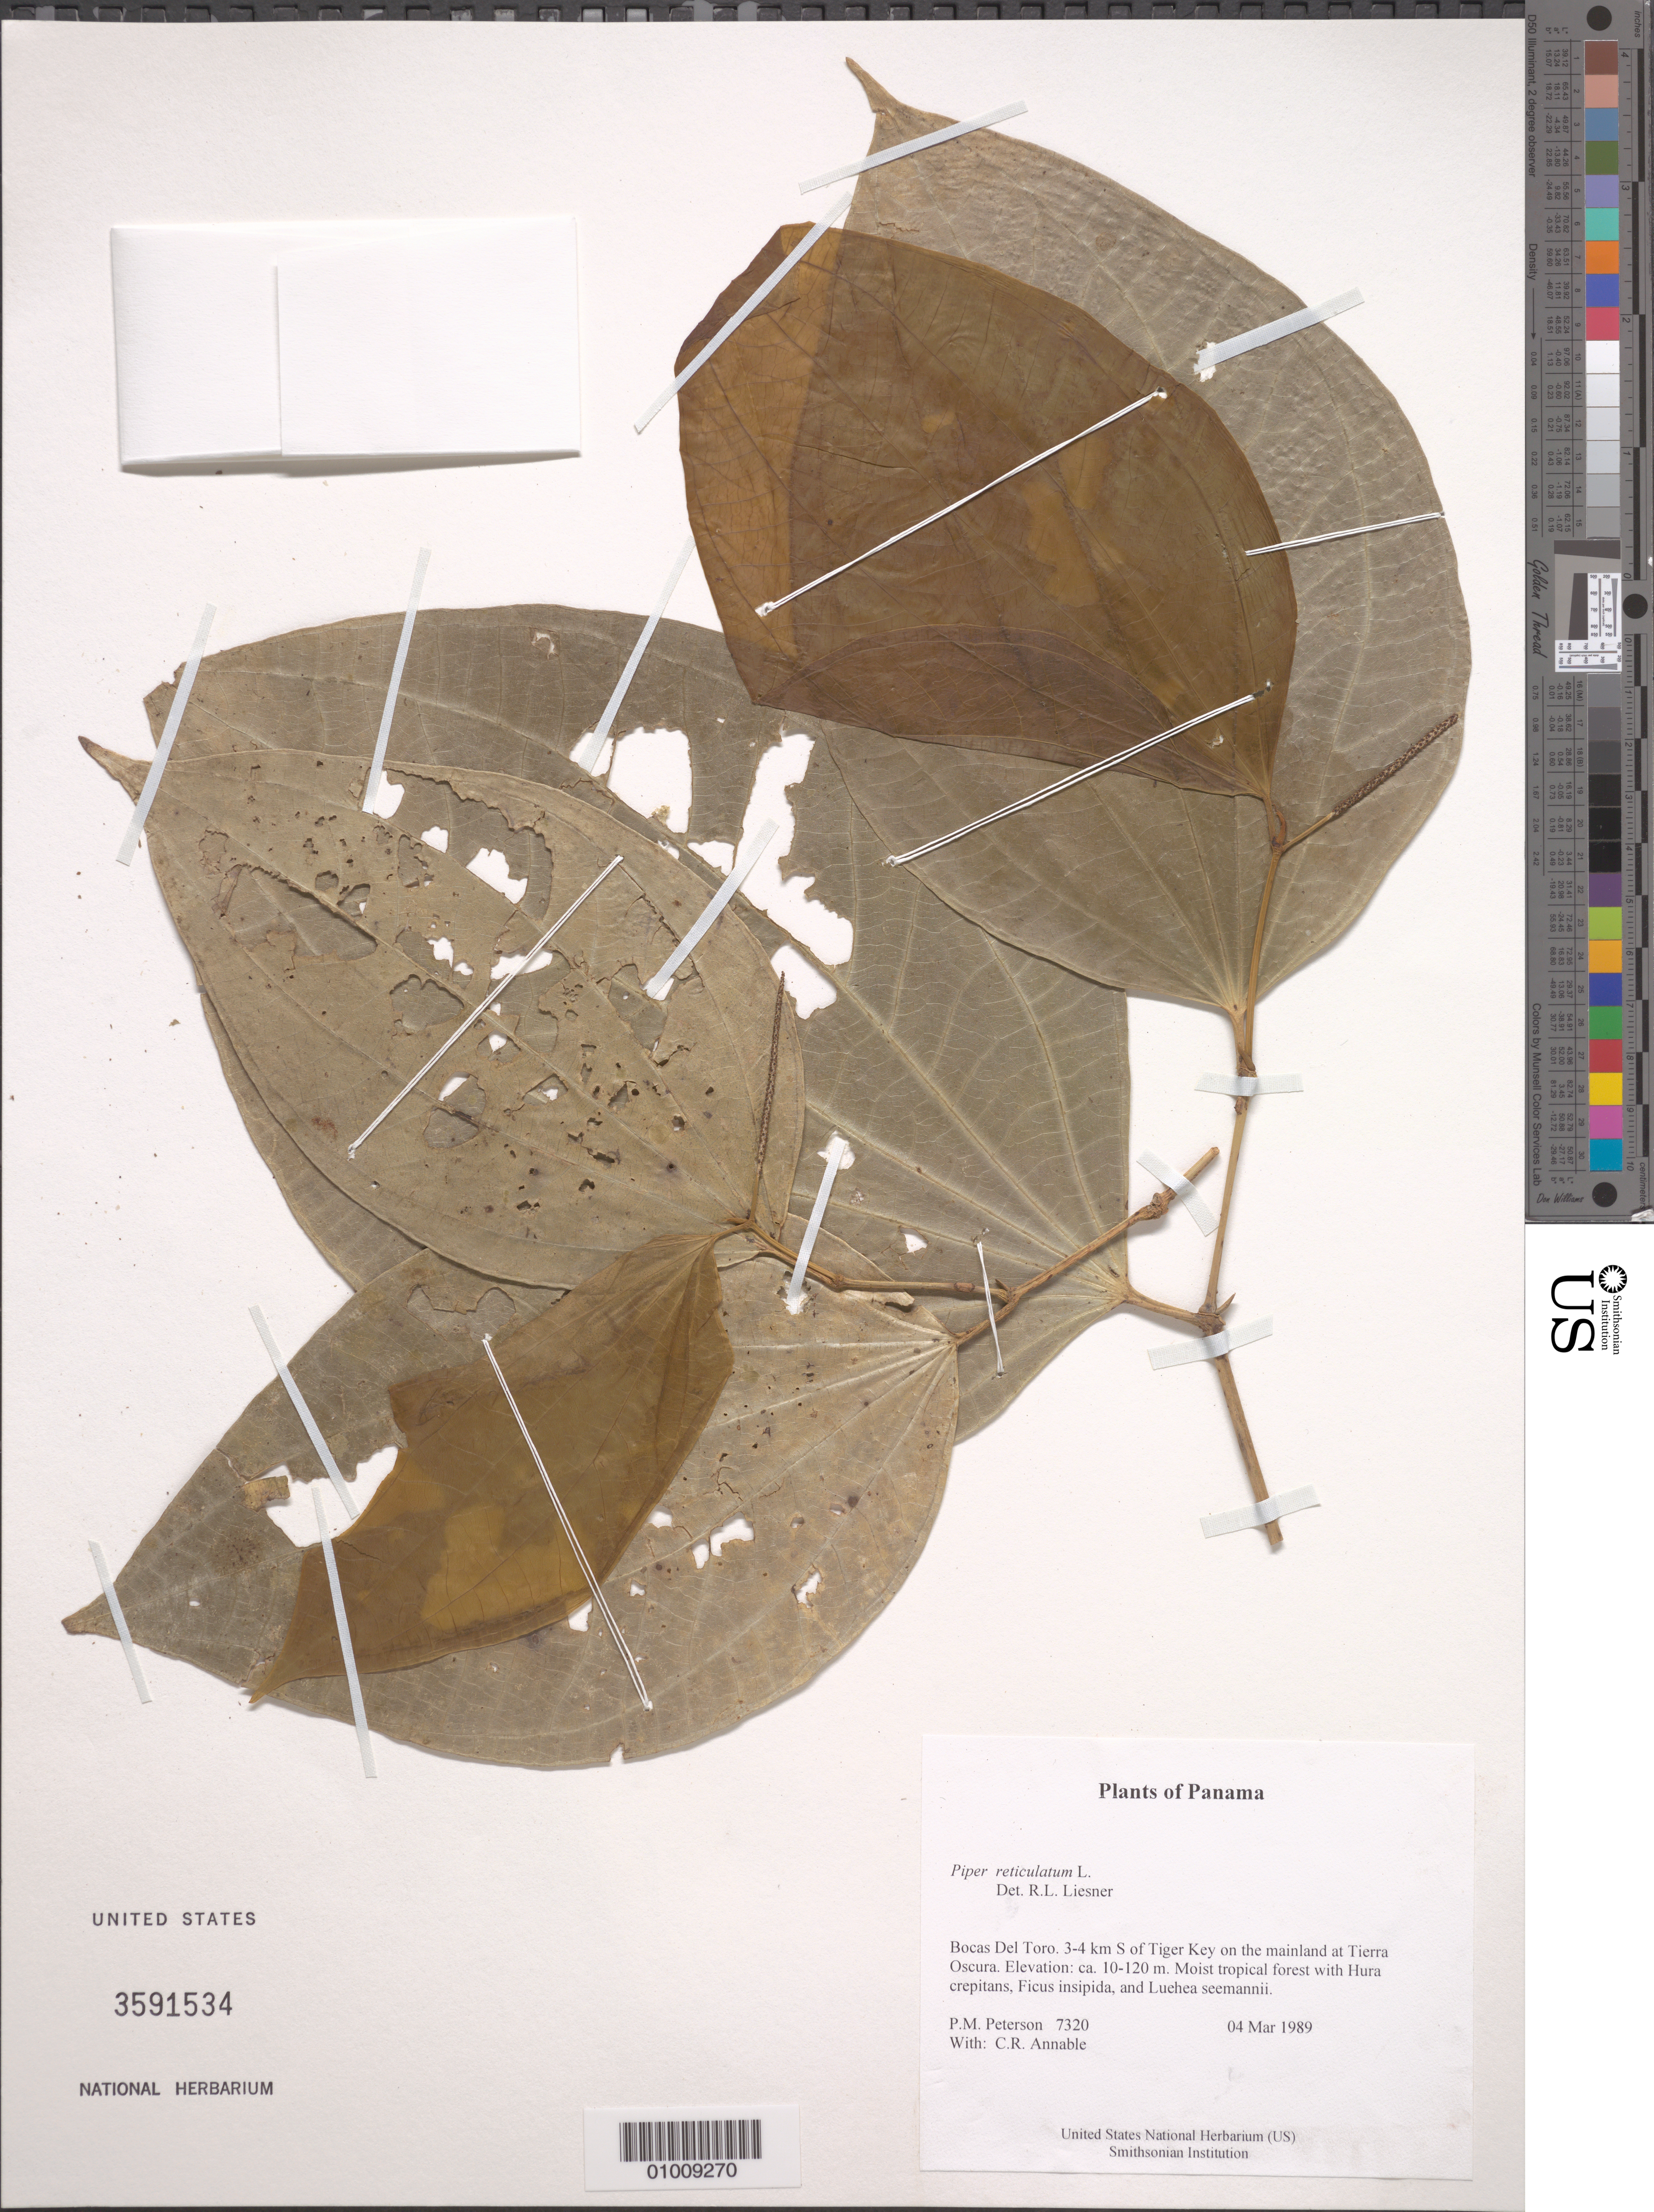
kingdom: Plantae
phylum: Tracheophyta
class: Magnoliopsida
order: Piperales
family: Piperaceae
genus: Piper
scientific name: Piper reticulatum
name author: L.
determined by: Liesner, R. L.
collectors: P. M. Peterson & C. R. Annable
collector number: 07320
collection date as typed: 04 Mar 1989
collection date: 1989-03-04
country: Panama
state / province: Bocas del Toro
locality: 3-4 km S of Tiger Key on the mainland at Tierra Oscura.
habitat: Moist tropical forest with Hura crepitans, Ficus insipida, and Luehea seemannii.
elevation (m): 10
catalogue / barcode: US 3591534